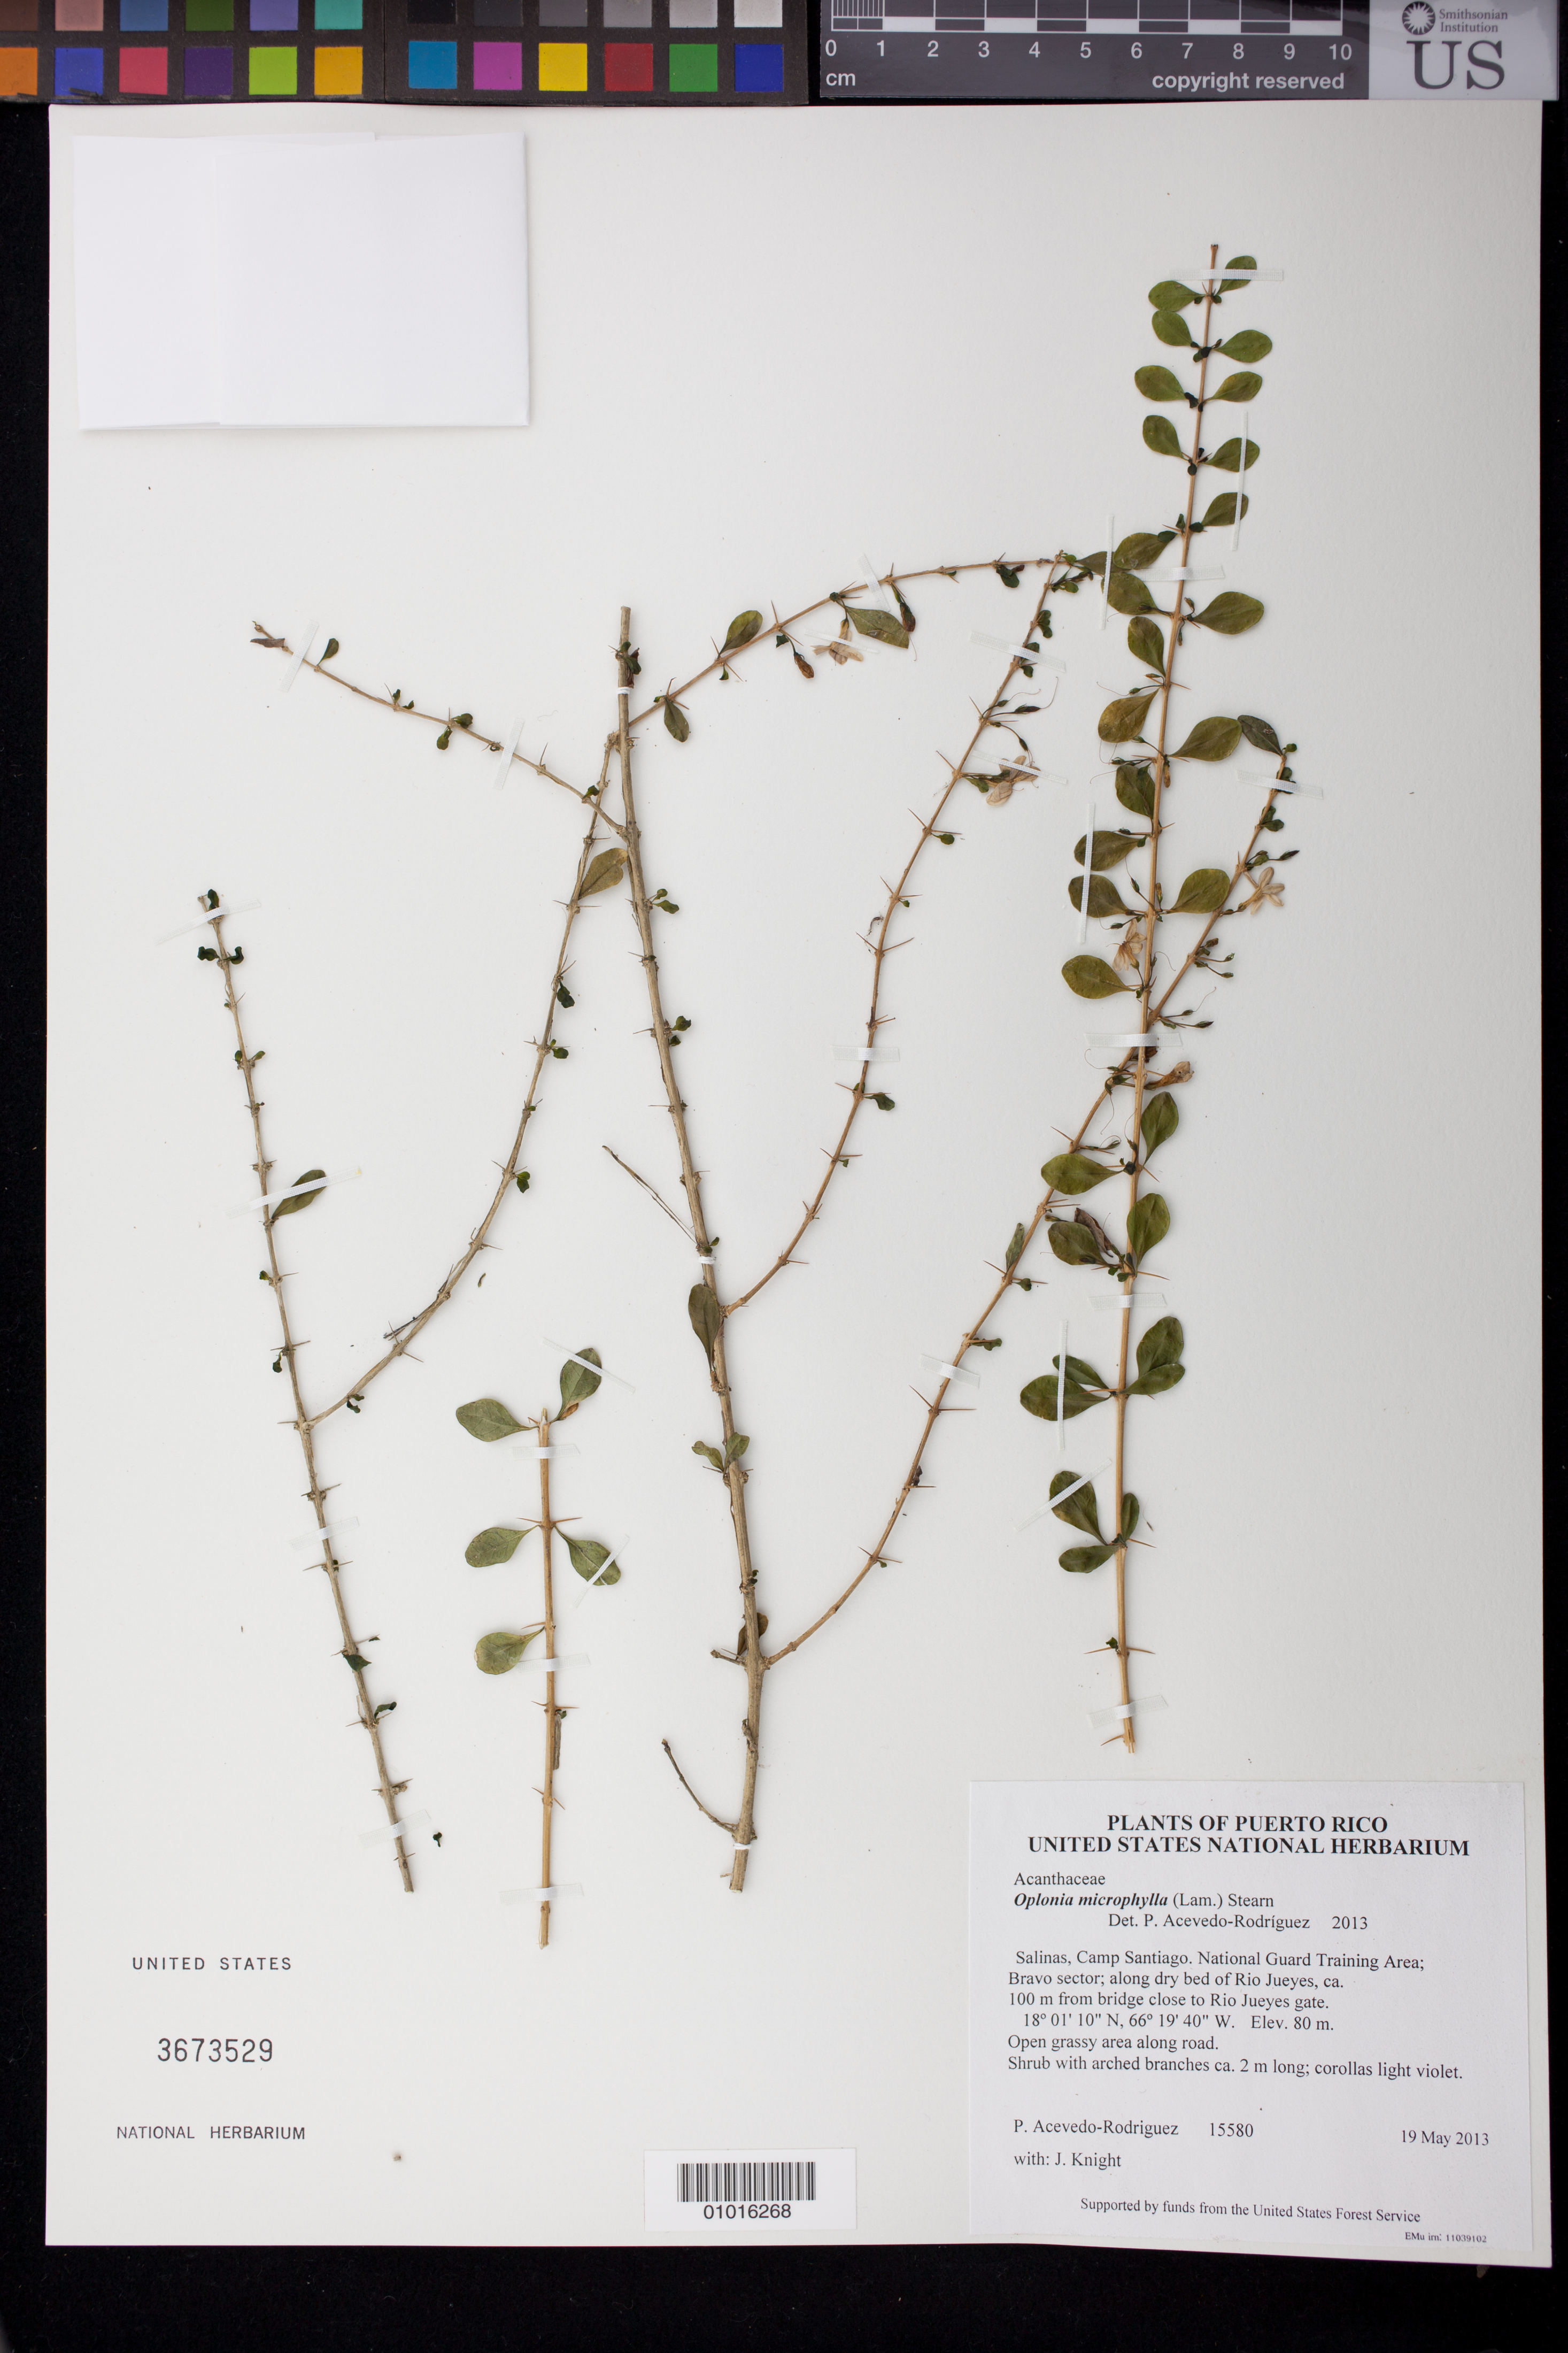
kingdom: Plantae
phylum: Tracheophyta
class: Magnoliopsida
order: Lamiales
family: Acanthaceae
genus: Oplonia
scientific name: Oplonia microphylla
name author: (Lam.) Stearn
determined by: Acevedo-Rodríguez, P., (BOT), Smithsonian Institution - National Museum of Natural History (UNITED STATES)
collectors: P. Acevedo-Rodr. & J. Knight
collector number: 15580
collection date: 2013-05-19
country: Puerto Rico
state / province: Salinas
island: Puerto Rico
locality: Camp Santiago. National Guard Training Area; Bravo sector; along dry bed of Rio Jueyes, ca. 100 m from bridge close to Rio Jueyes gate.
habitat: Open grassy area along road.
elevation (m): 80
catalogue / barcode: US 3673529